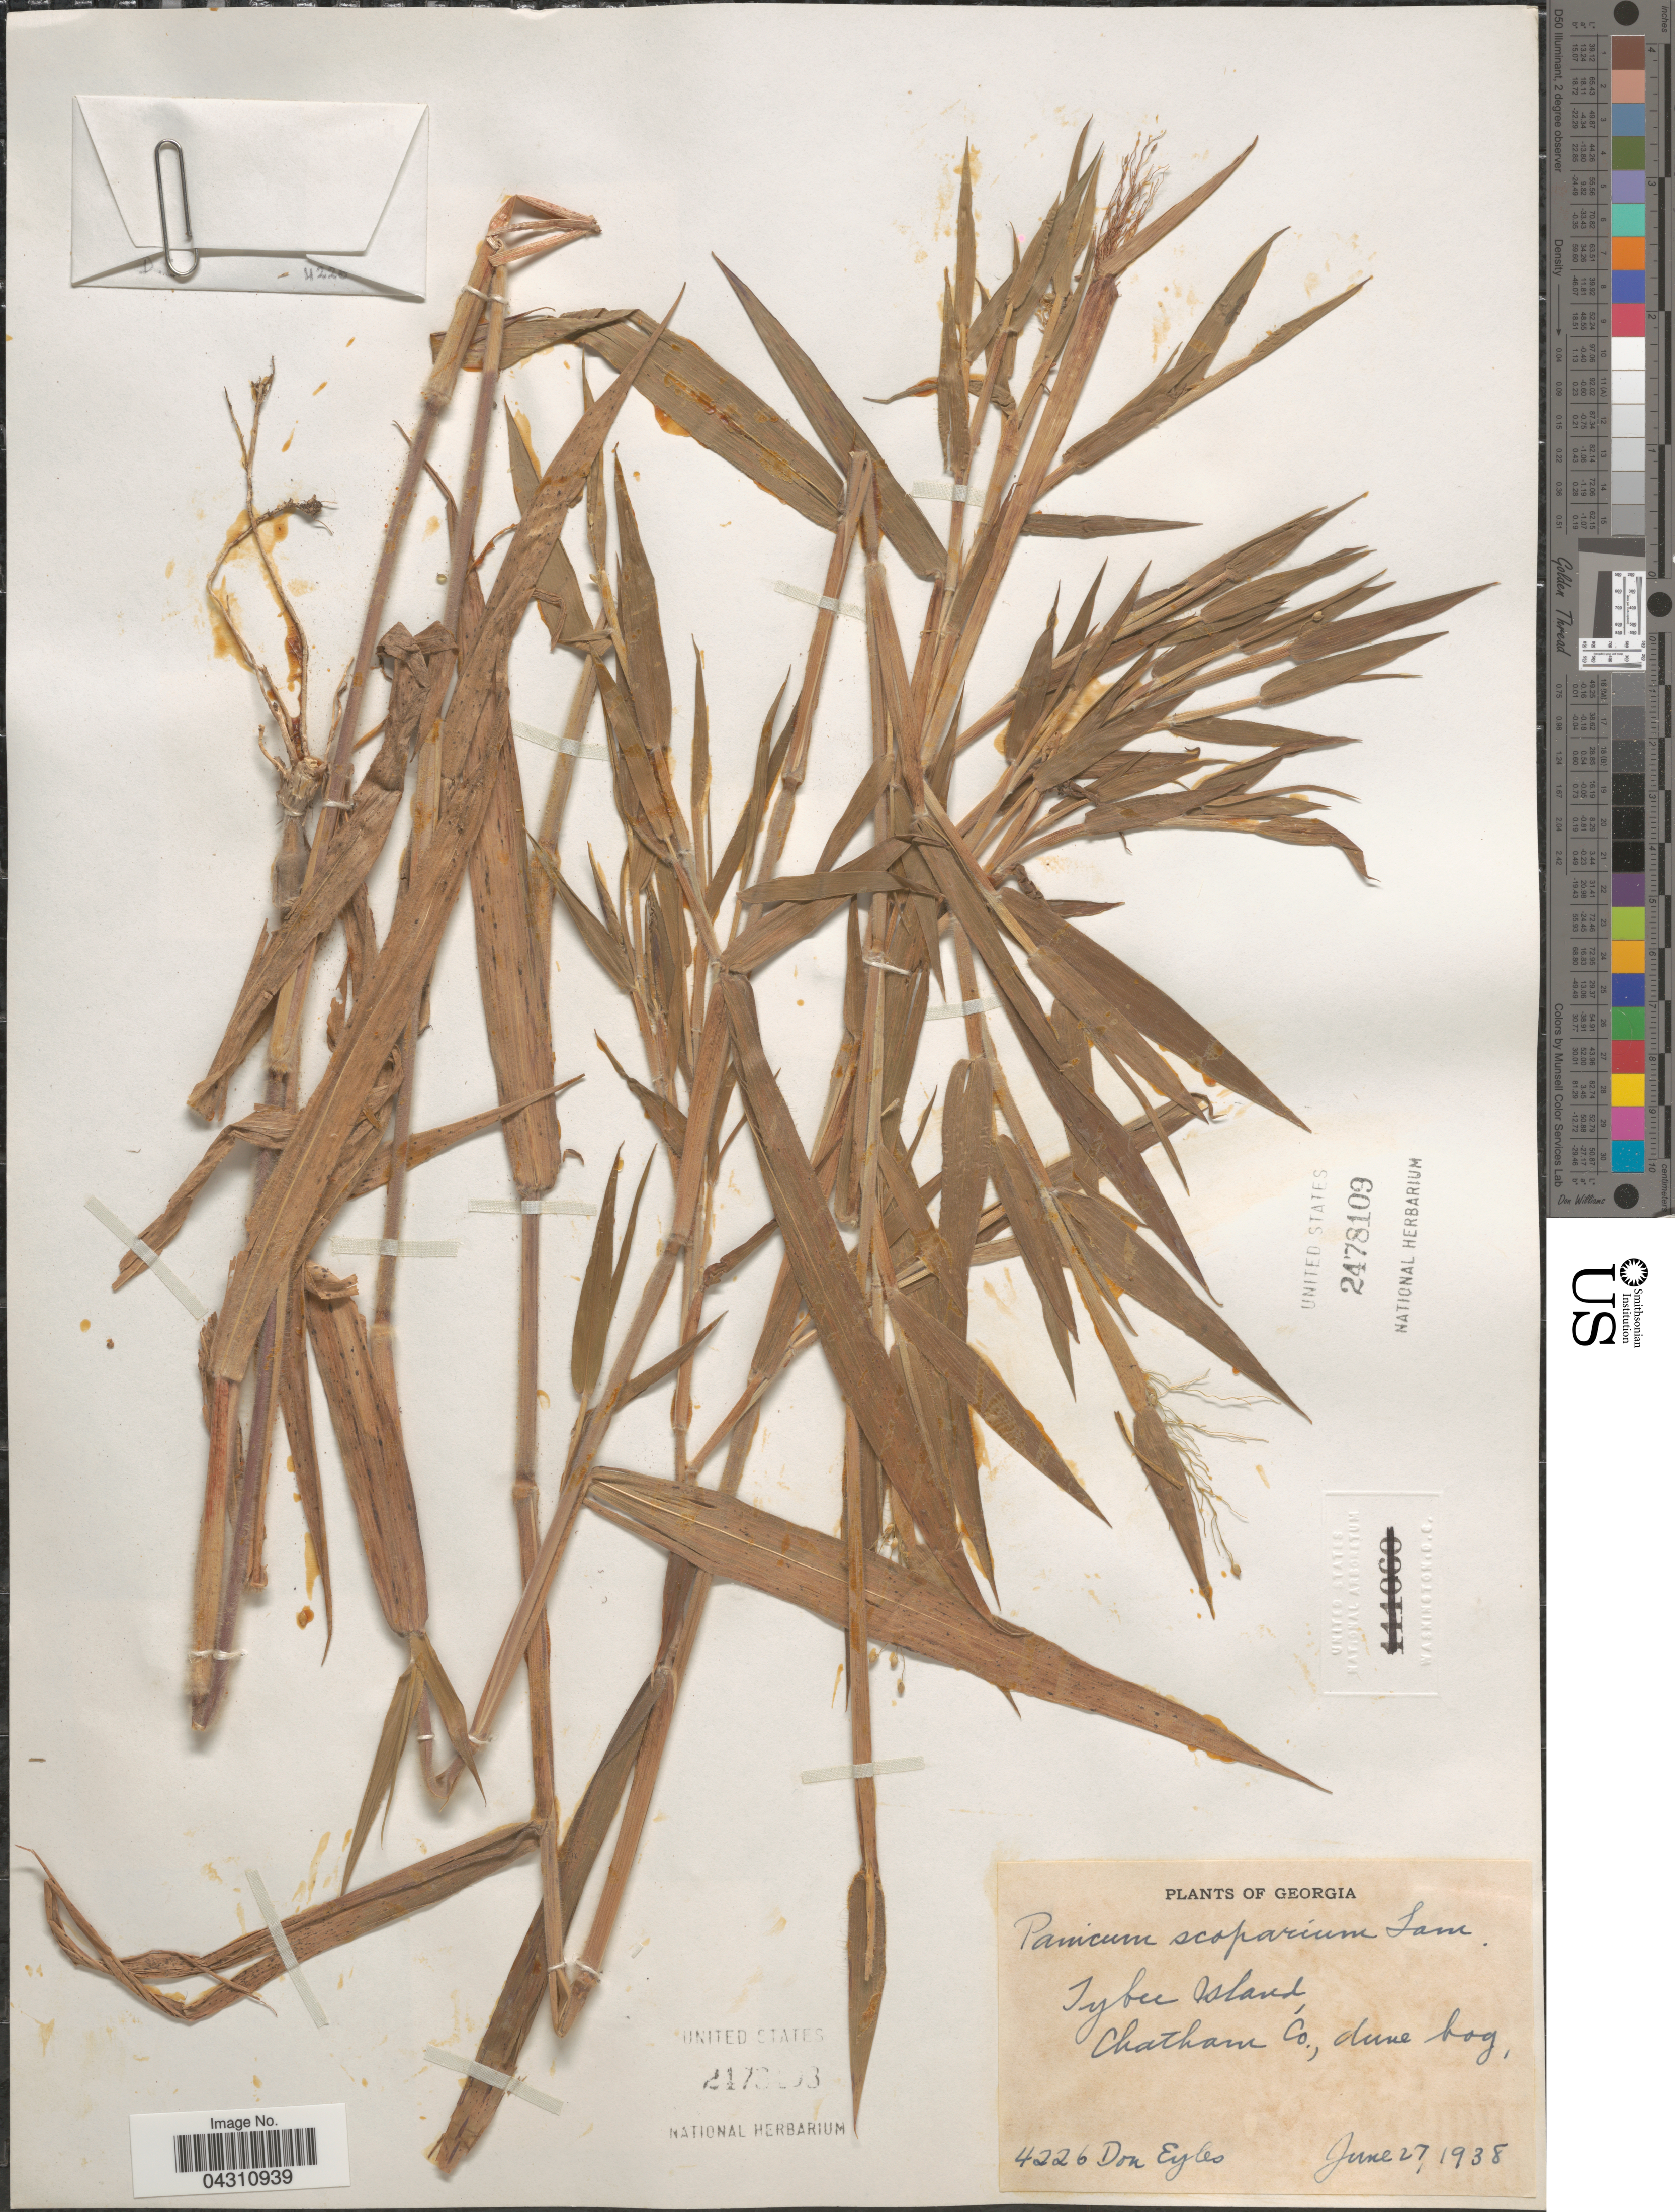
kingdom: Plantae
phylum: Tracheophyta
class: Liliopsida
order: Poales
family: Poaceae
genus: Dichanthelium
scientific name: Dichanthelium scoparium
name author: (Lam.) Gould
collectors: D. Eyles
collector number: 4226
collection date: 1938-06-27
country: United States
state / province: Georgia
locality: Tybee Island, Chatham Co.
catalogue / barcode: US 2478109